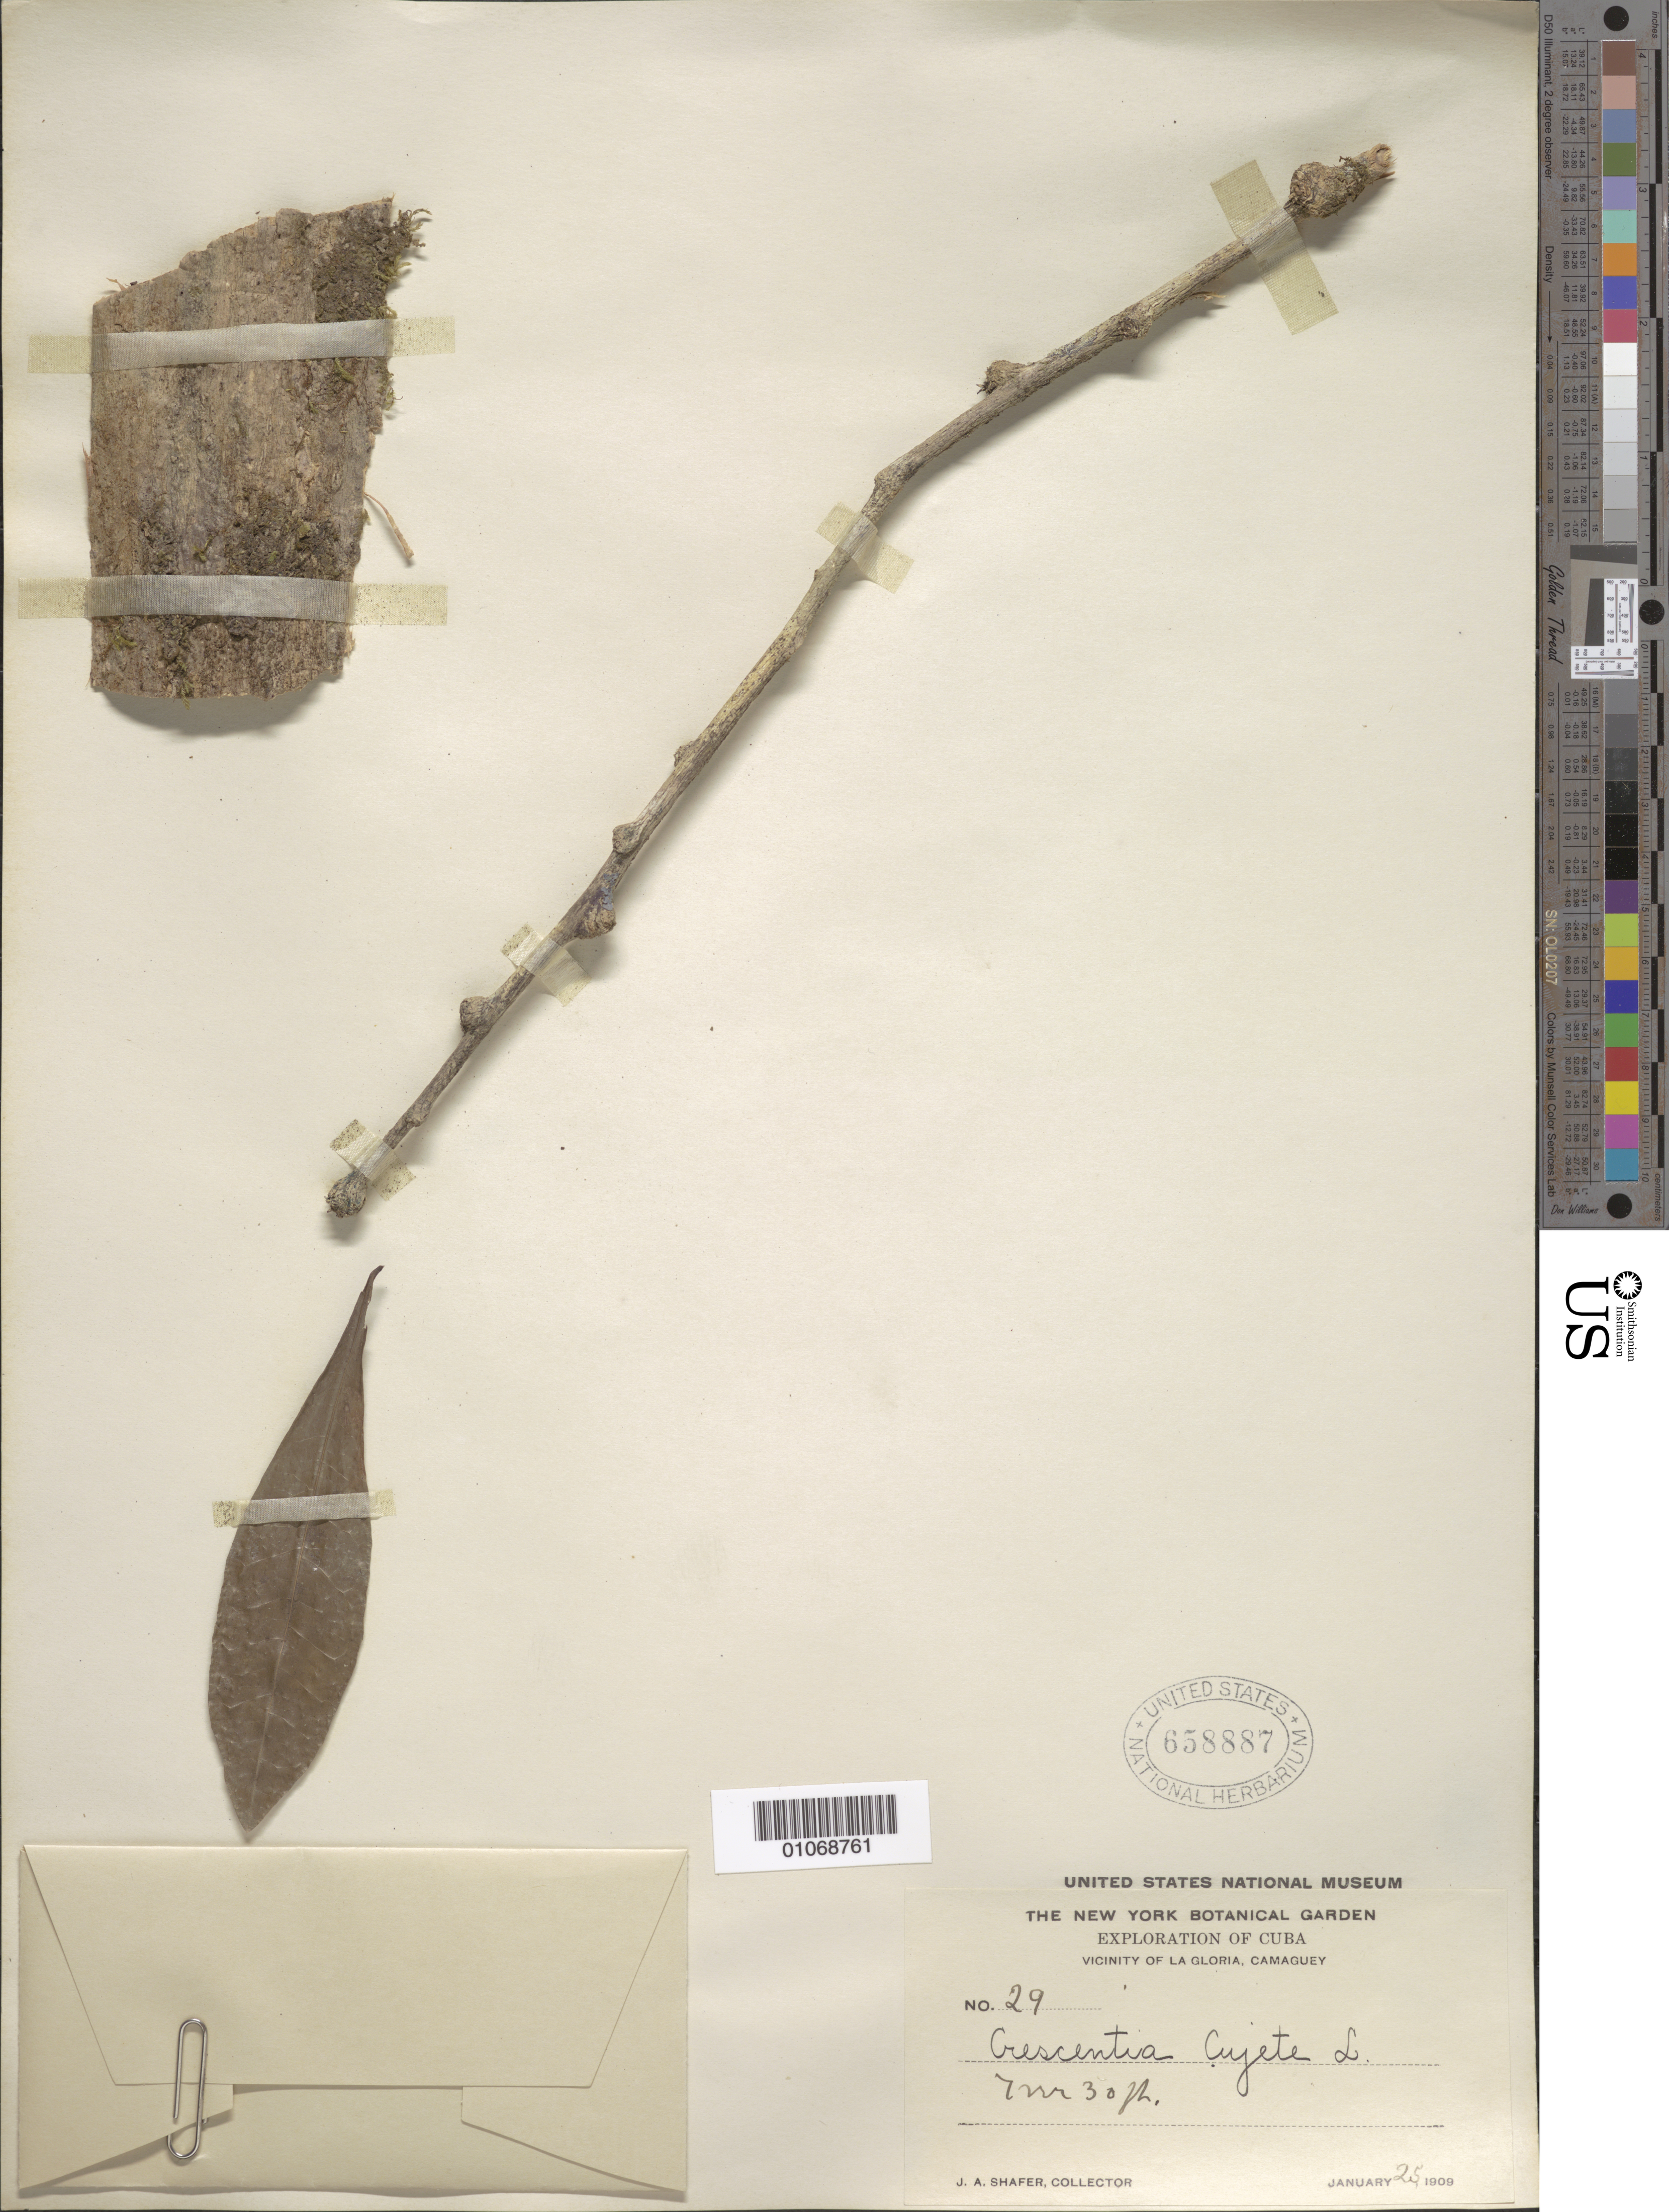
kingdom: Plantae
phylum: Tracheophyta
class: Magnoliopsida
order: Lamiales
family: Bignoniaceae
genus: Crescentia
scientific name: Crescentia cujete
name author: L.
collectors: J. A. Shafer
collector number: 29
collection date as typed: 25 Jan 1909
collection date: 1909-01-25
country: Cuba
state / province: Camagüey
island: Cuba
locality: Vicinity of La Gloria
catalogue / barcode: US 658887